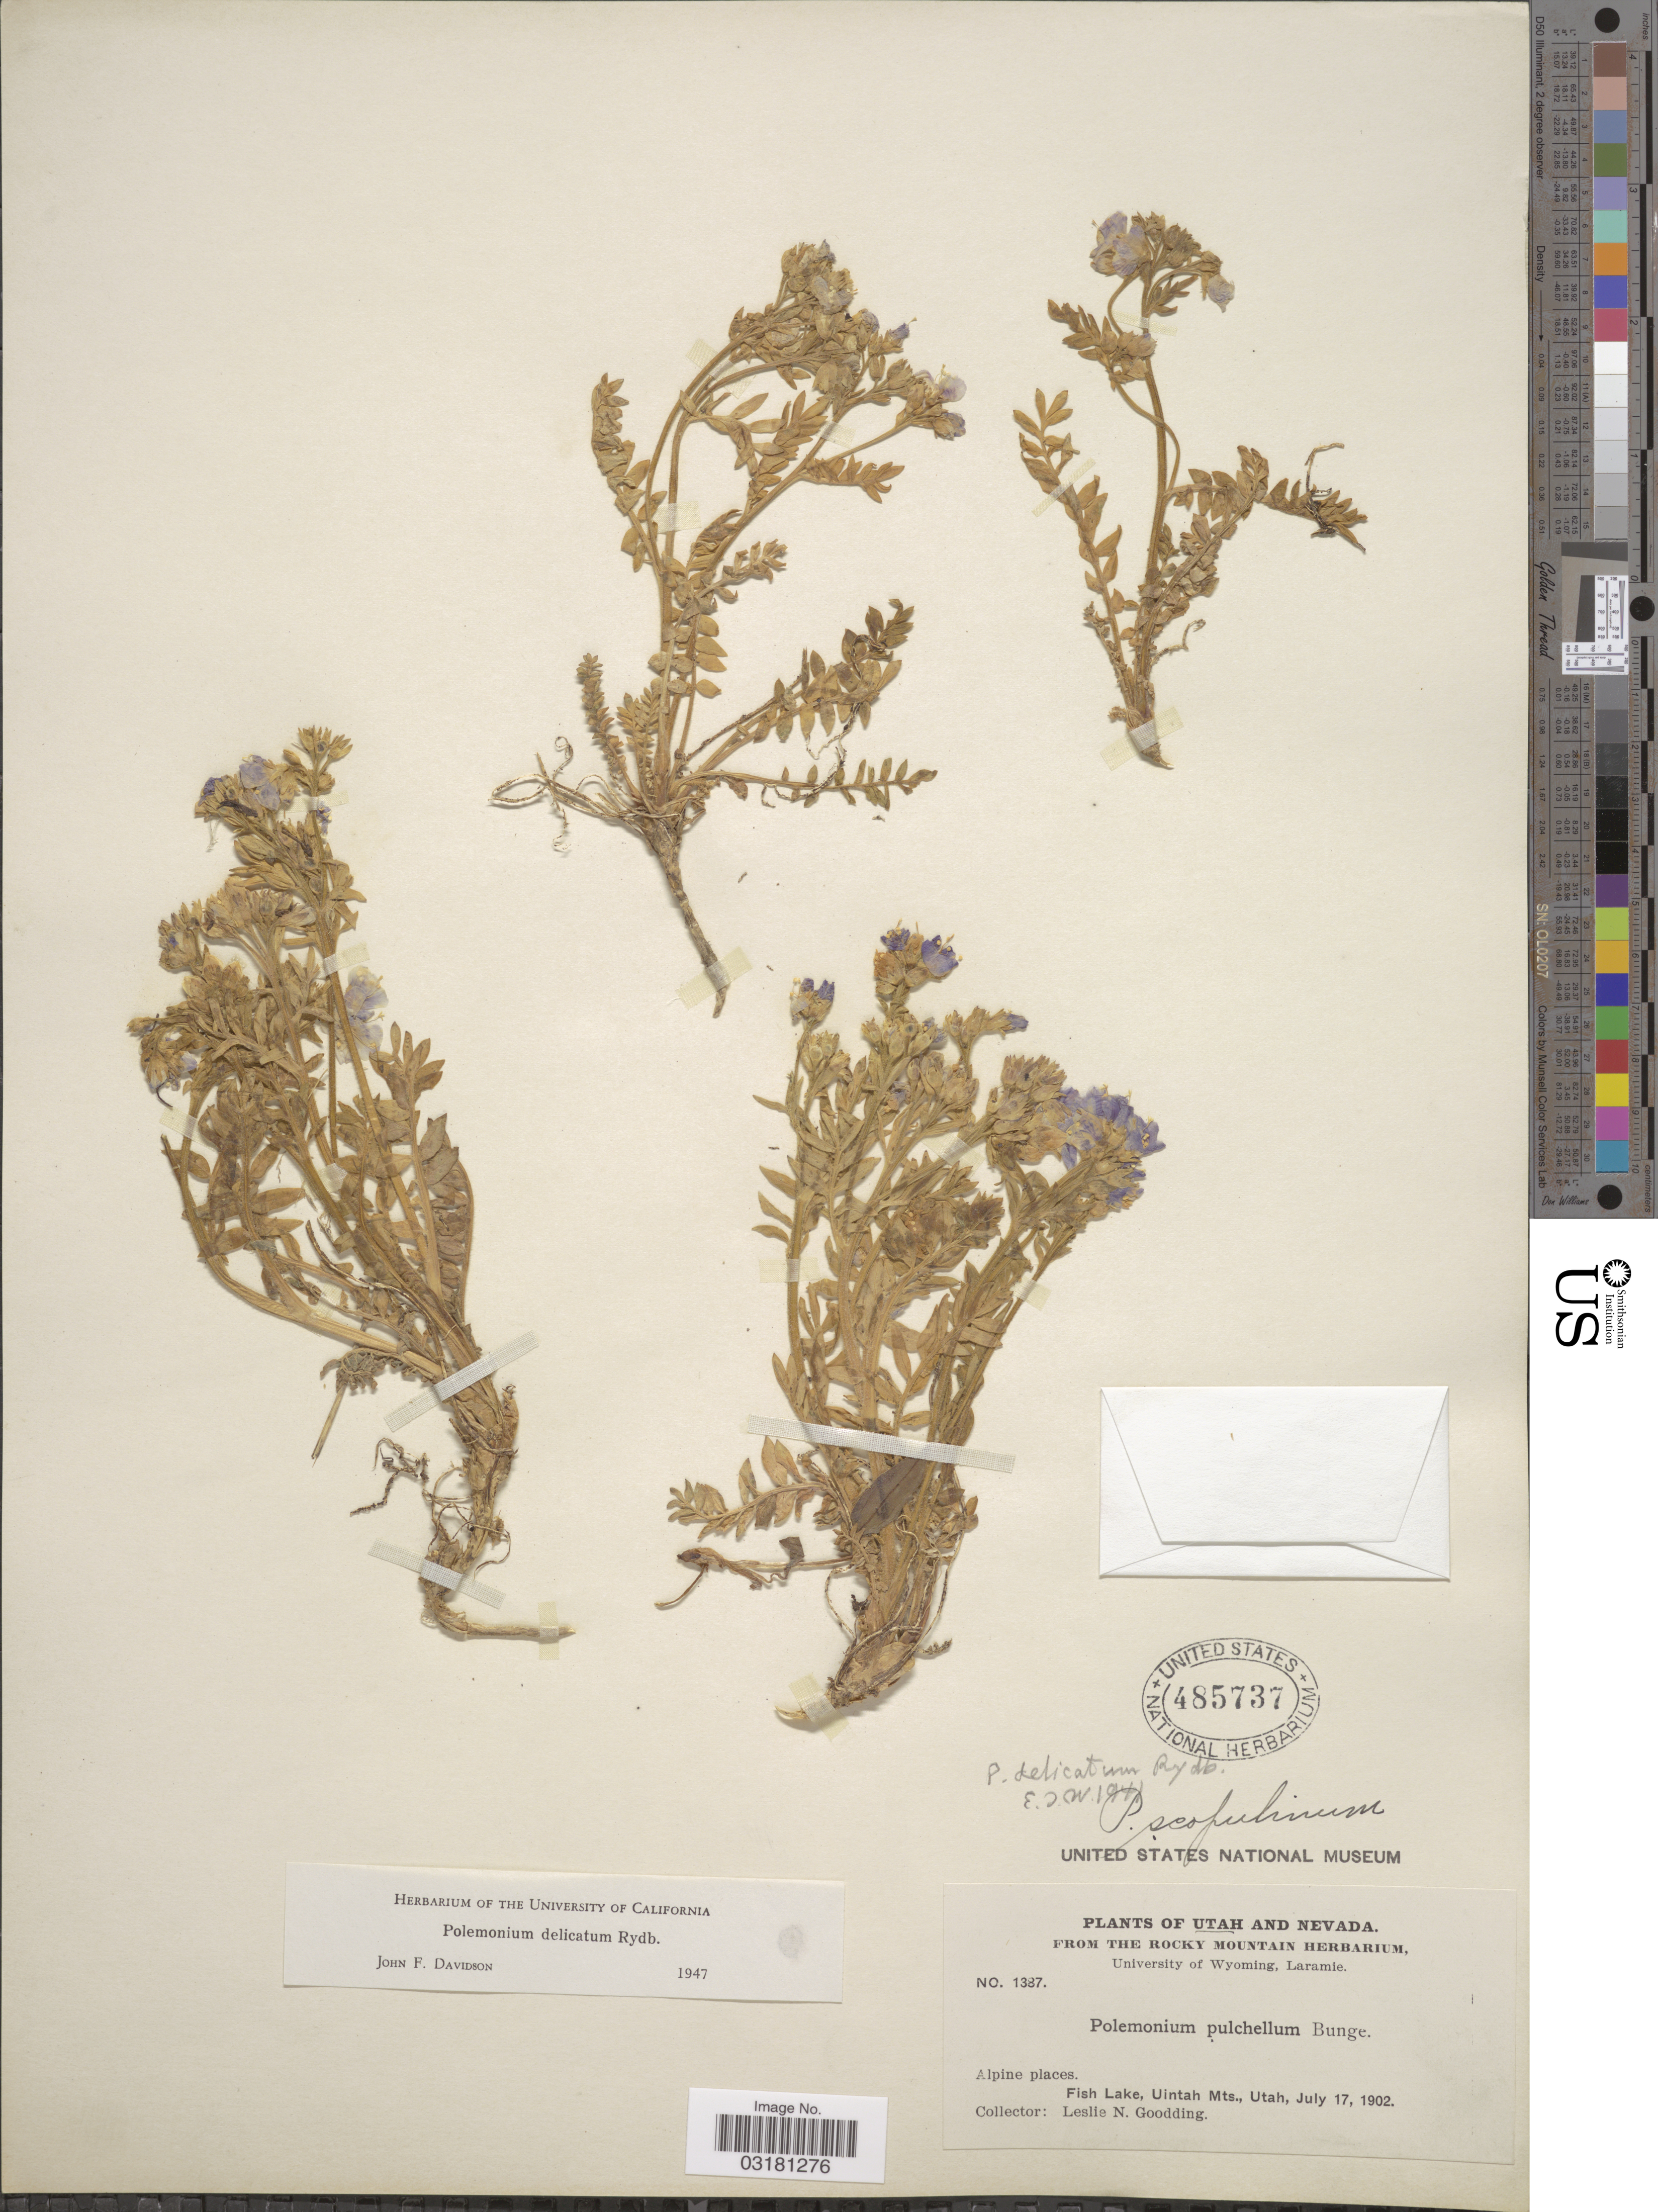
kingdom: Plantae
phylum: Tracheophyta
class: Magnoliopsida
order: Ericales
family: Polemoniaceae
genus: Polemonium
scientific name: Polemonium delicatum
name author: Rydb.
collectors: L. N. Goodding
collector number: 1387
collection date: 1902-07-17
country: United States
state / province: Utah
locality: Fish Lake, Uintah Mts.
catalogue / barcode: US 485737